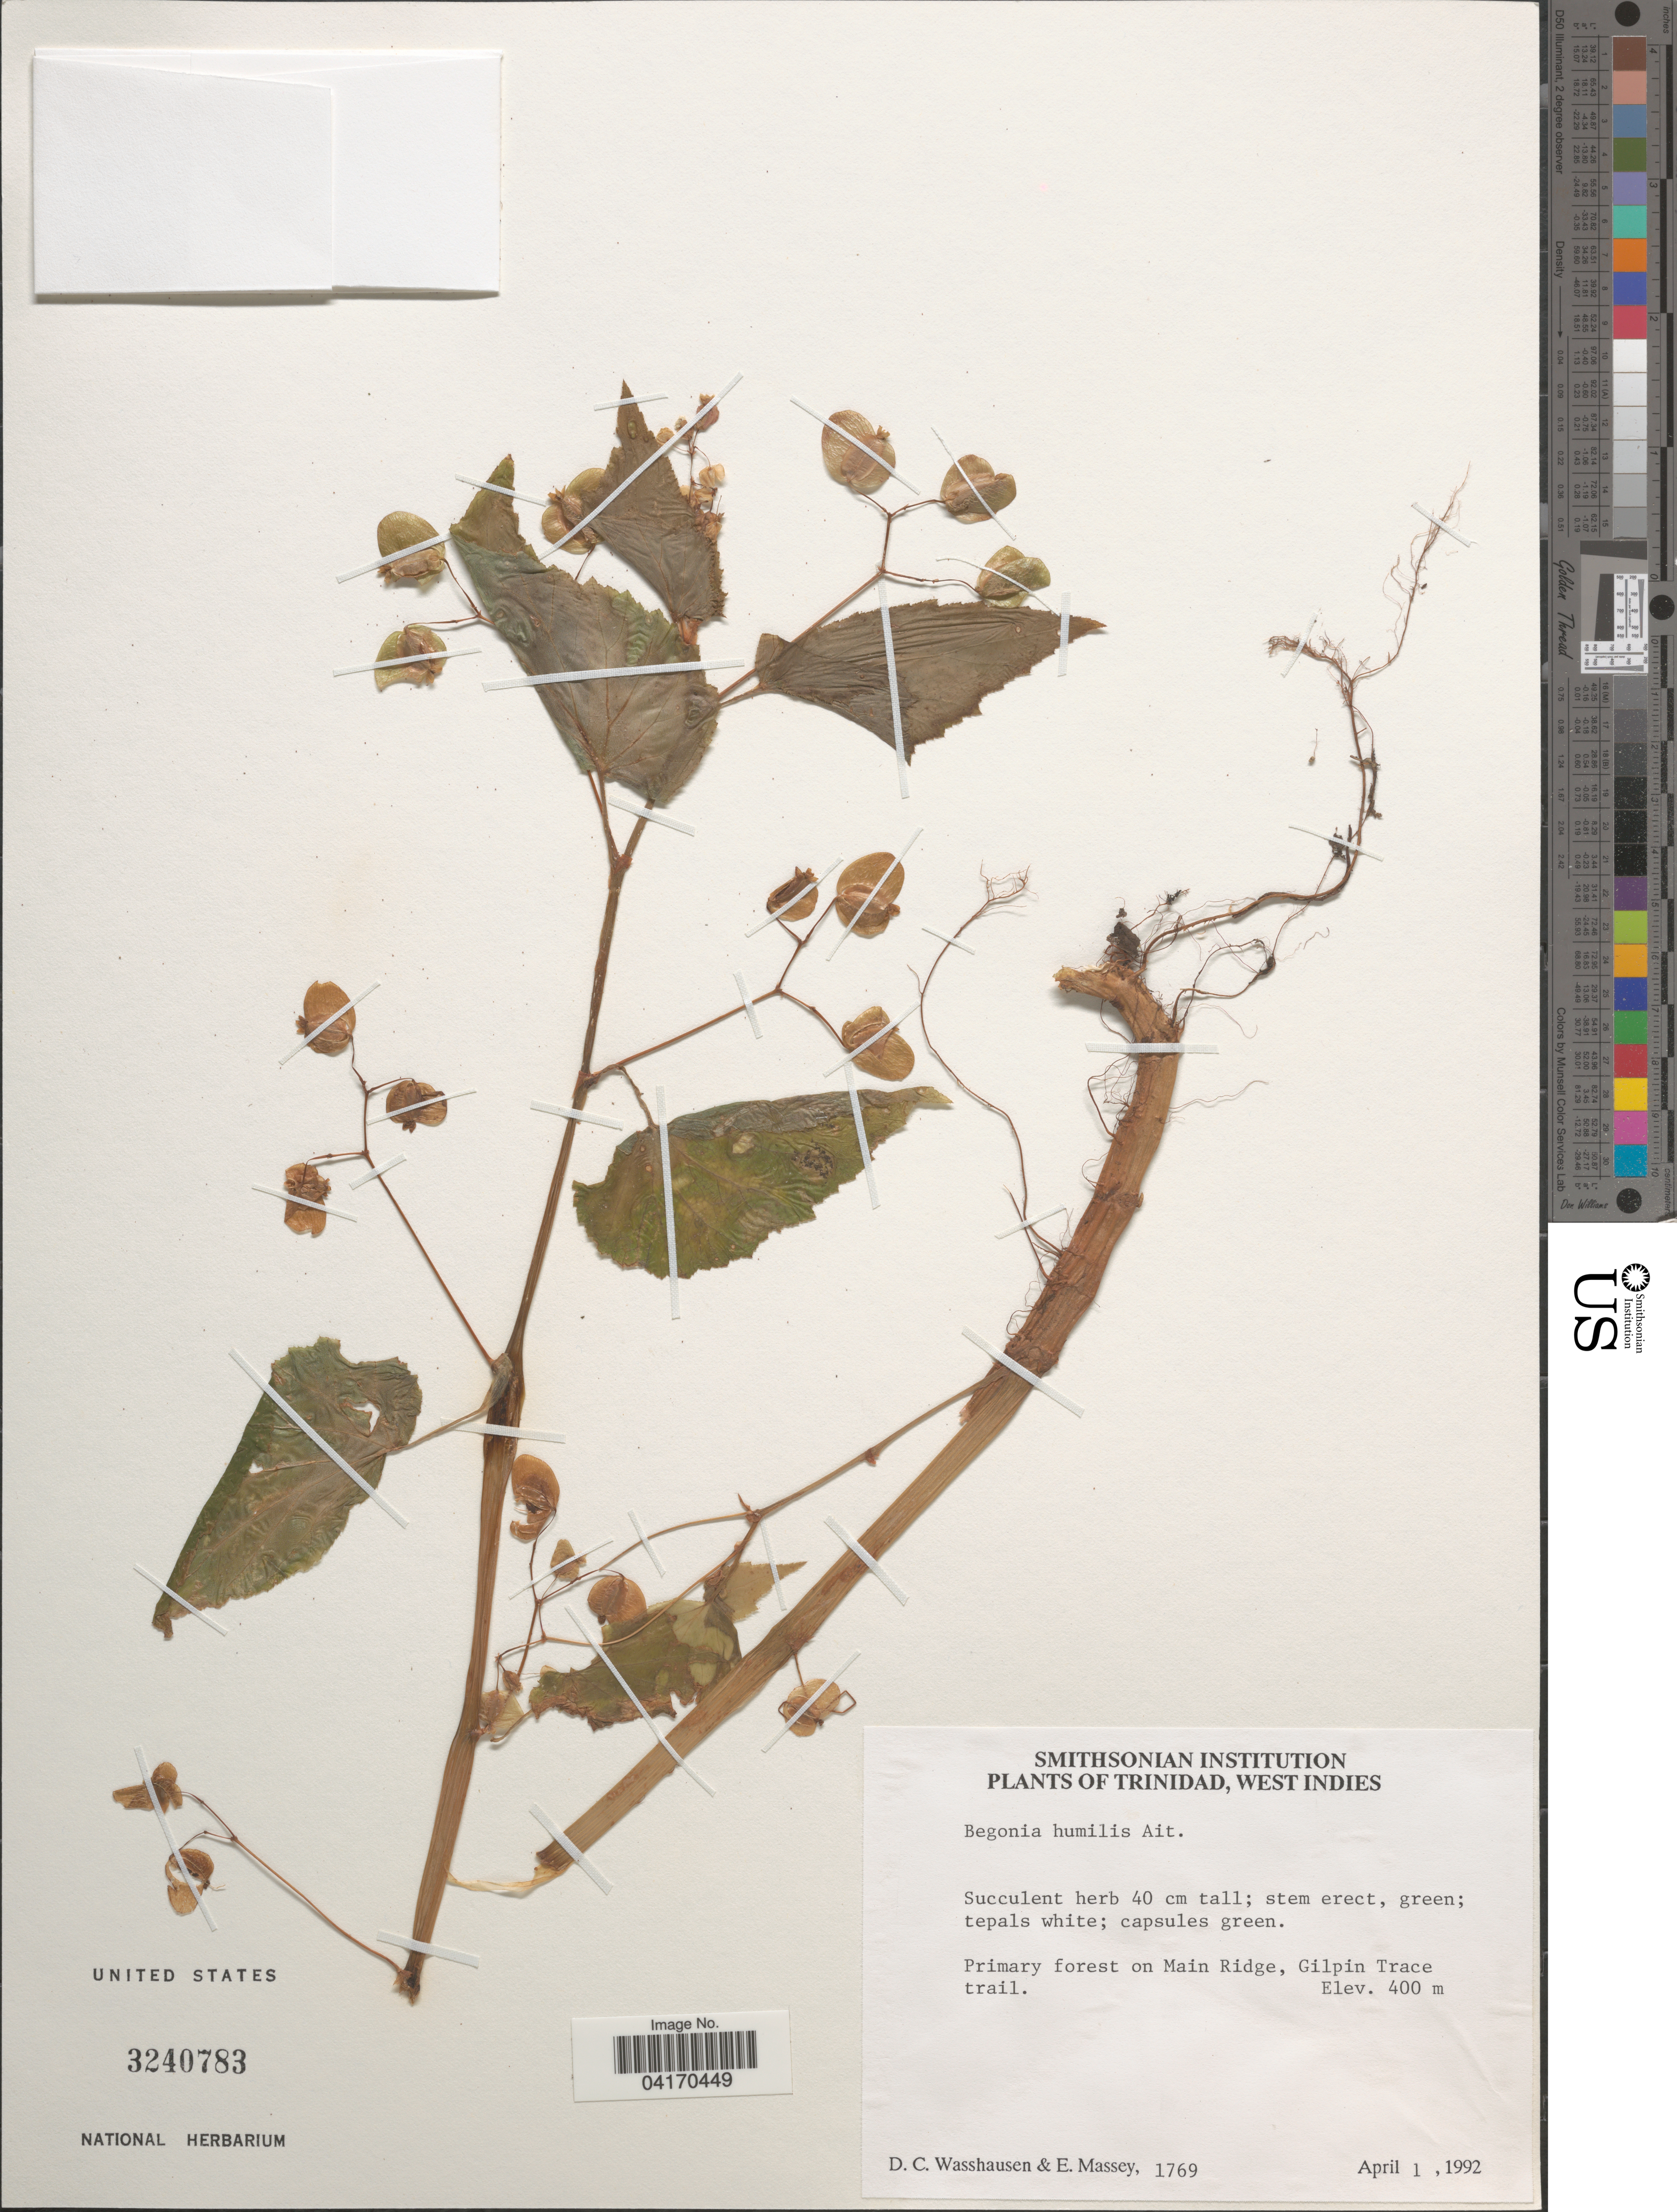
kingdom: Plantae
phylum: Tracheophyta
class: Magnoliopsida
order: Cucurbitales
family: Begoniaceae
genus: Begonia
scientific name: Begonia humilis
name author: Aiton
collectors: D. C. Wasshausen & E. Massey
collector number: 1769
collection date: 1992-04-01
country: Trinidad and Tobago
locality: Trinidad. Primary forest on Main Ridge, Gilpin Trace trail.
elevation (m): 400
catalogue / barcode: US 3240783